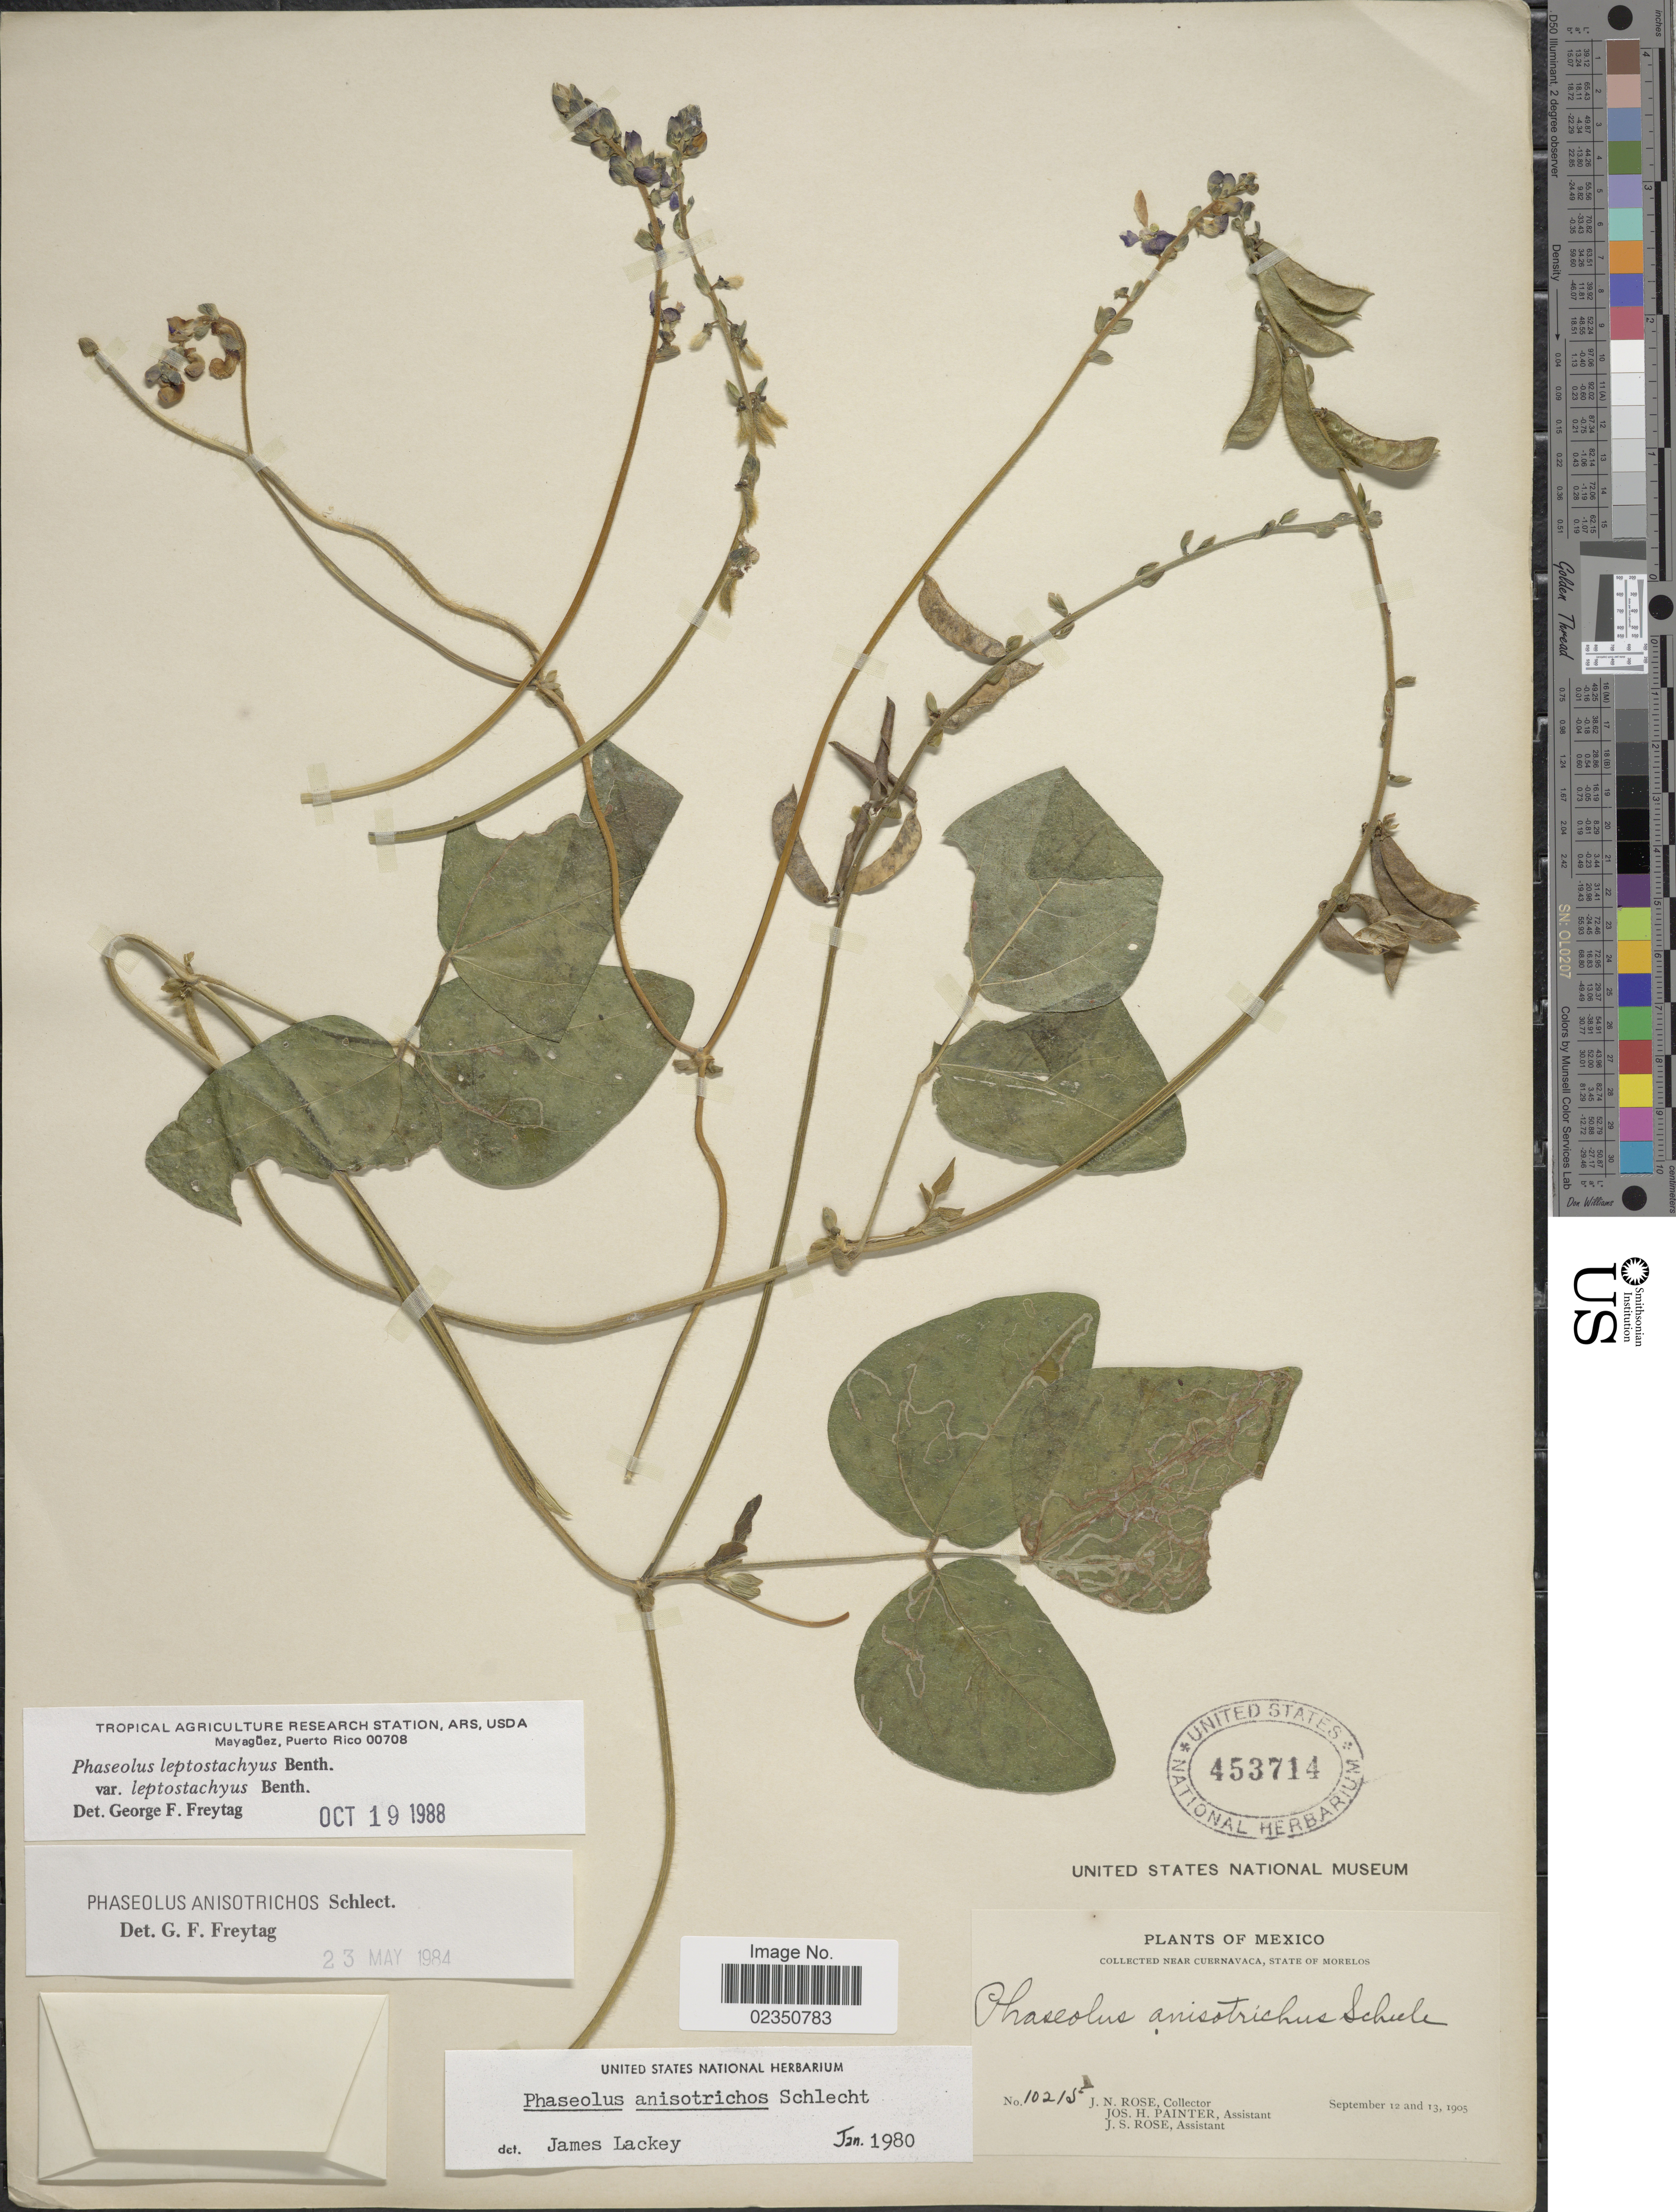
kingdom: Plantae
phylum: Tracheophyta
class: Magnoliopsida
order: Fabales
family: Fabaceae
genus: Phaseolus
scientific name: Phaseolus leptostachyus var. leptostachyus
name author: Benth.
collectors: J. N. Rose, J. H. Painter & J. S. Rose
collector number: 10215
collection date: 1905-09-12/1905-09-13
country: Mexico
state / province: Morelos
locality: Near Cuernavaca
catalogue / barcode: US 453714